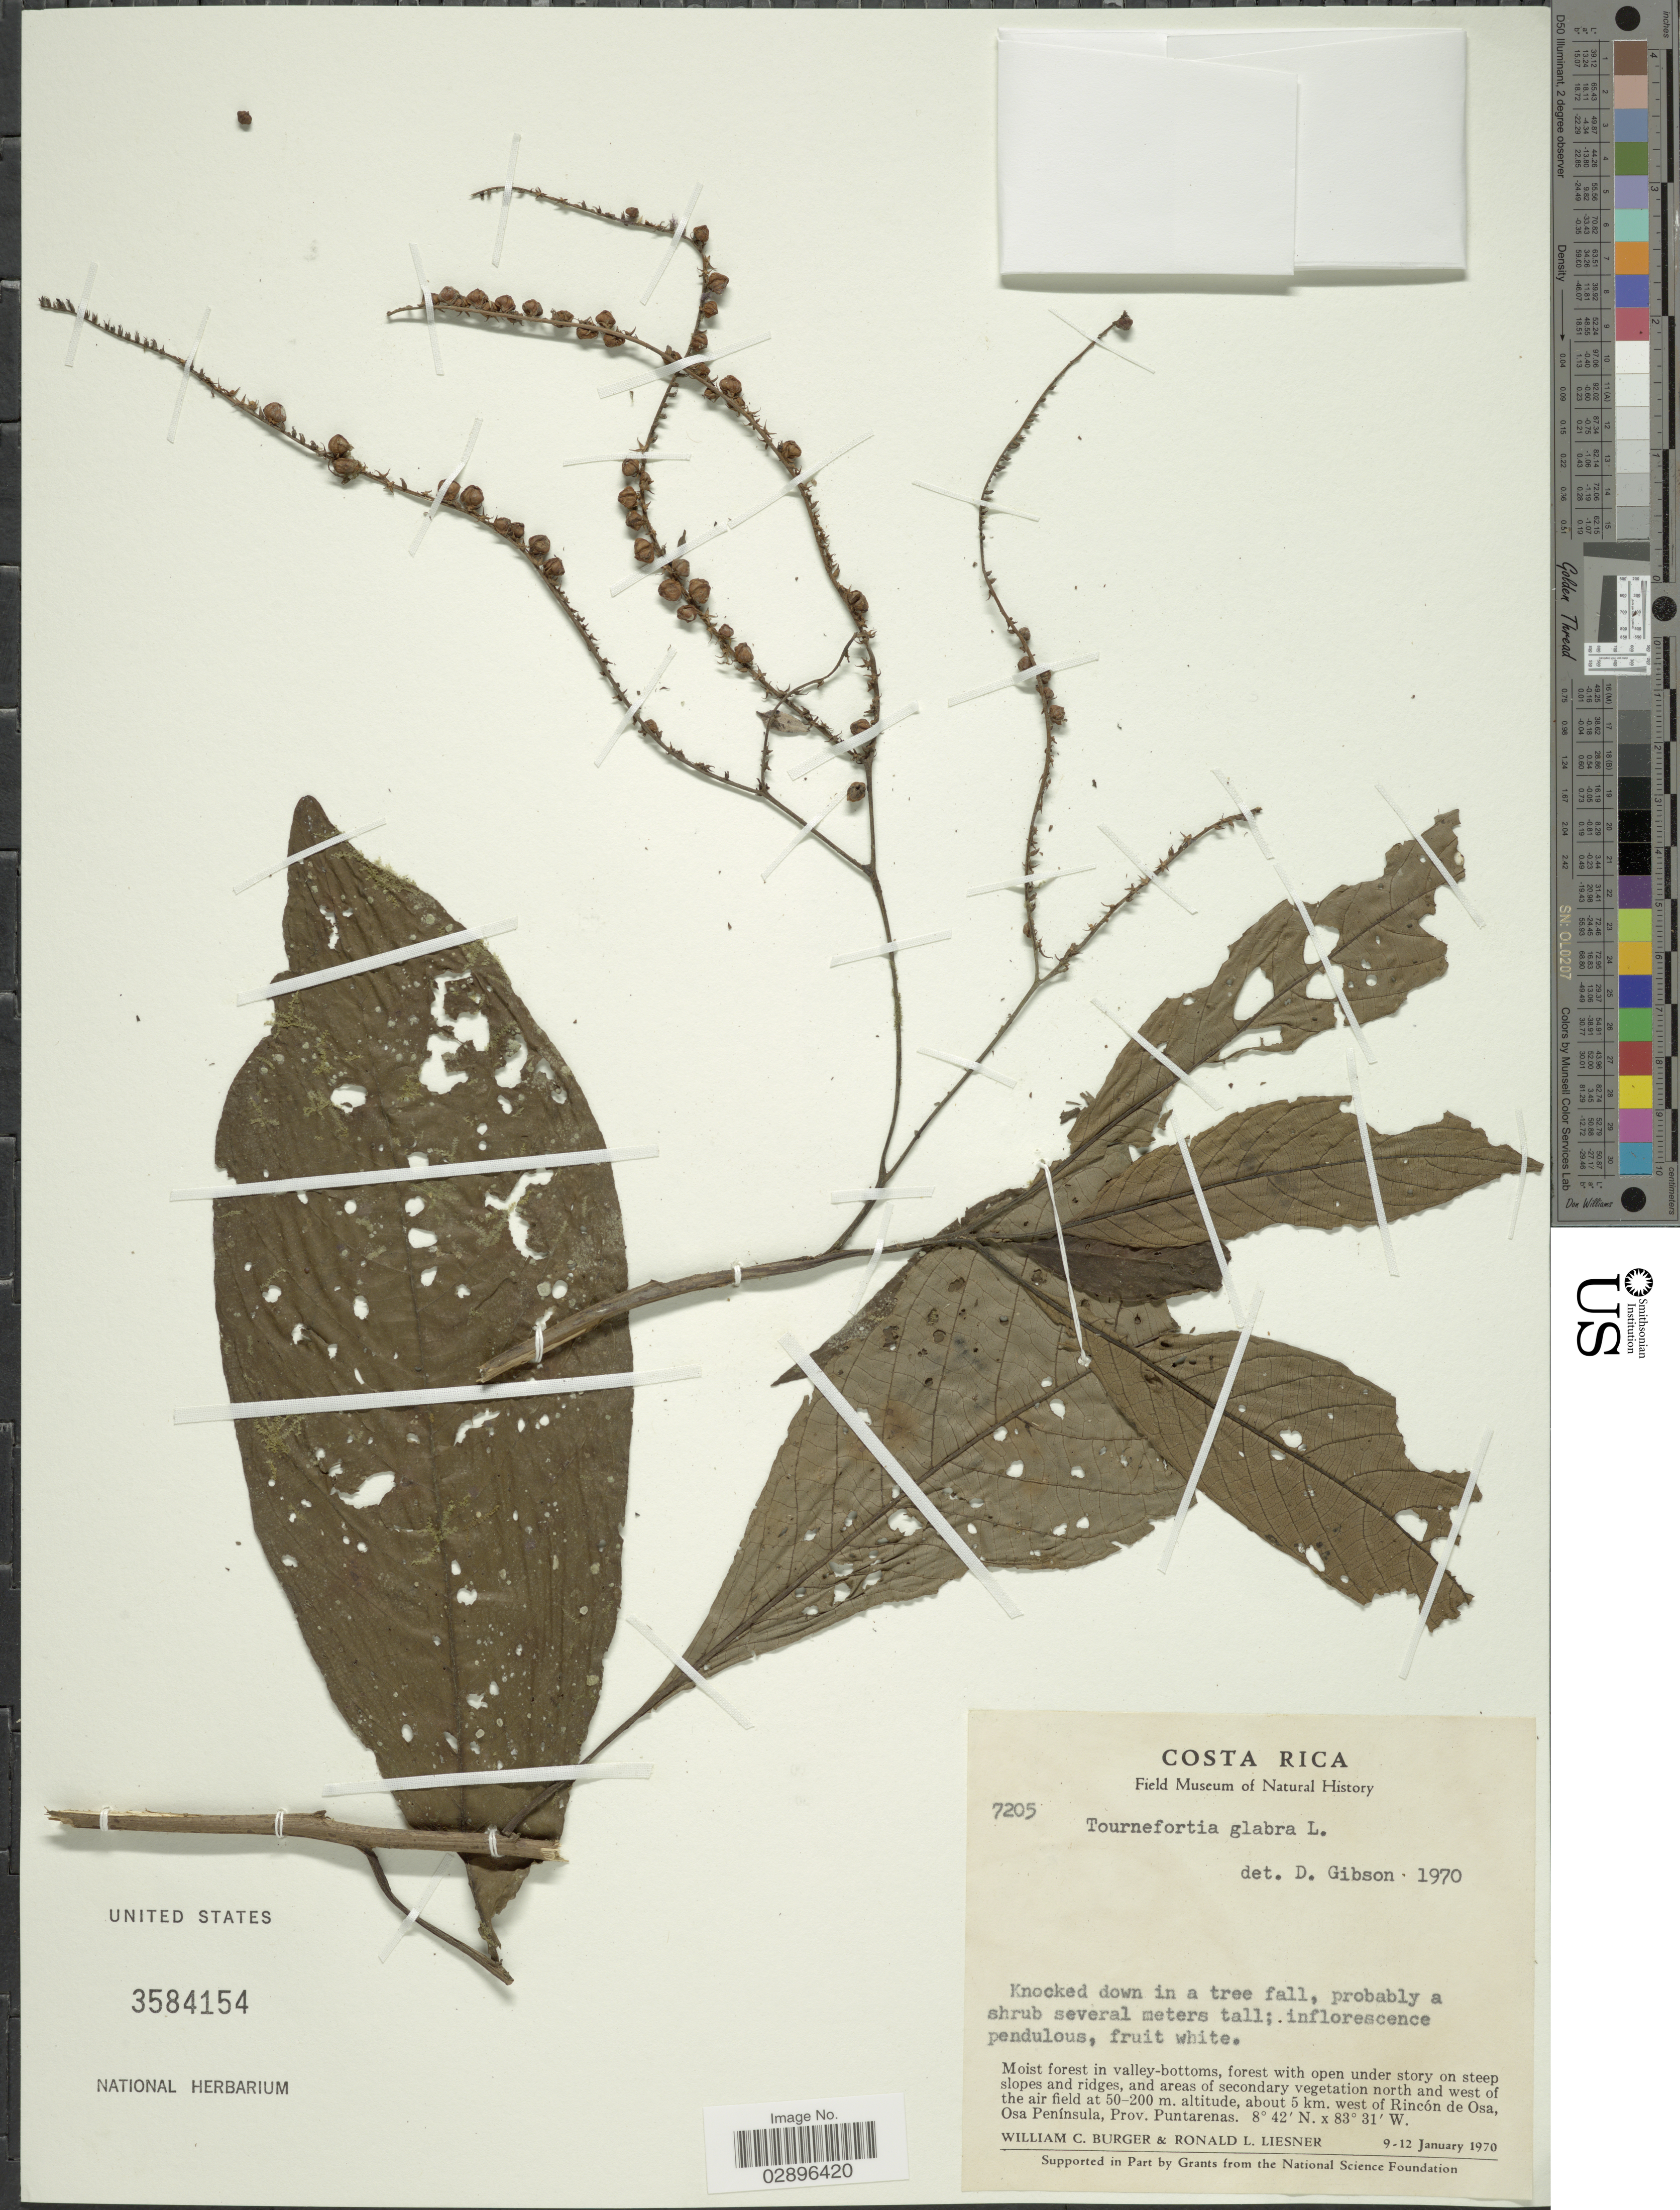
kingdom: Plantae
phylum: Tracheophyta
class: Magnoliopsida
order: Boraginales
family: Heliotropiaceae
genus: Tournefortia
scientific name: Tournefortia glabra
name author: L.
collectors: W. Burger & R. L. Liesner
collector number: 7205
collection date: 1970-01-09/1970-01-12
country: Costa Rica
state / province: Puntarenas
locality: Areas of secondary vegetation north and west of the air field, about 5 km. west of Rincón de Osa, Osa Península.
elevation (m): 50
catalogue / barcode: US 3584154